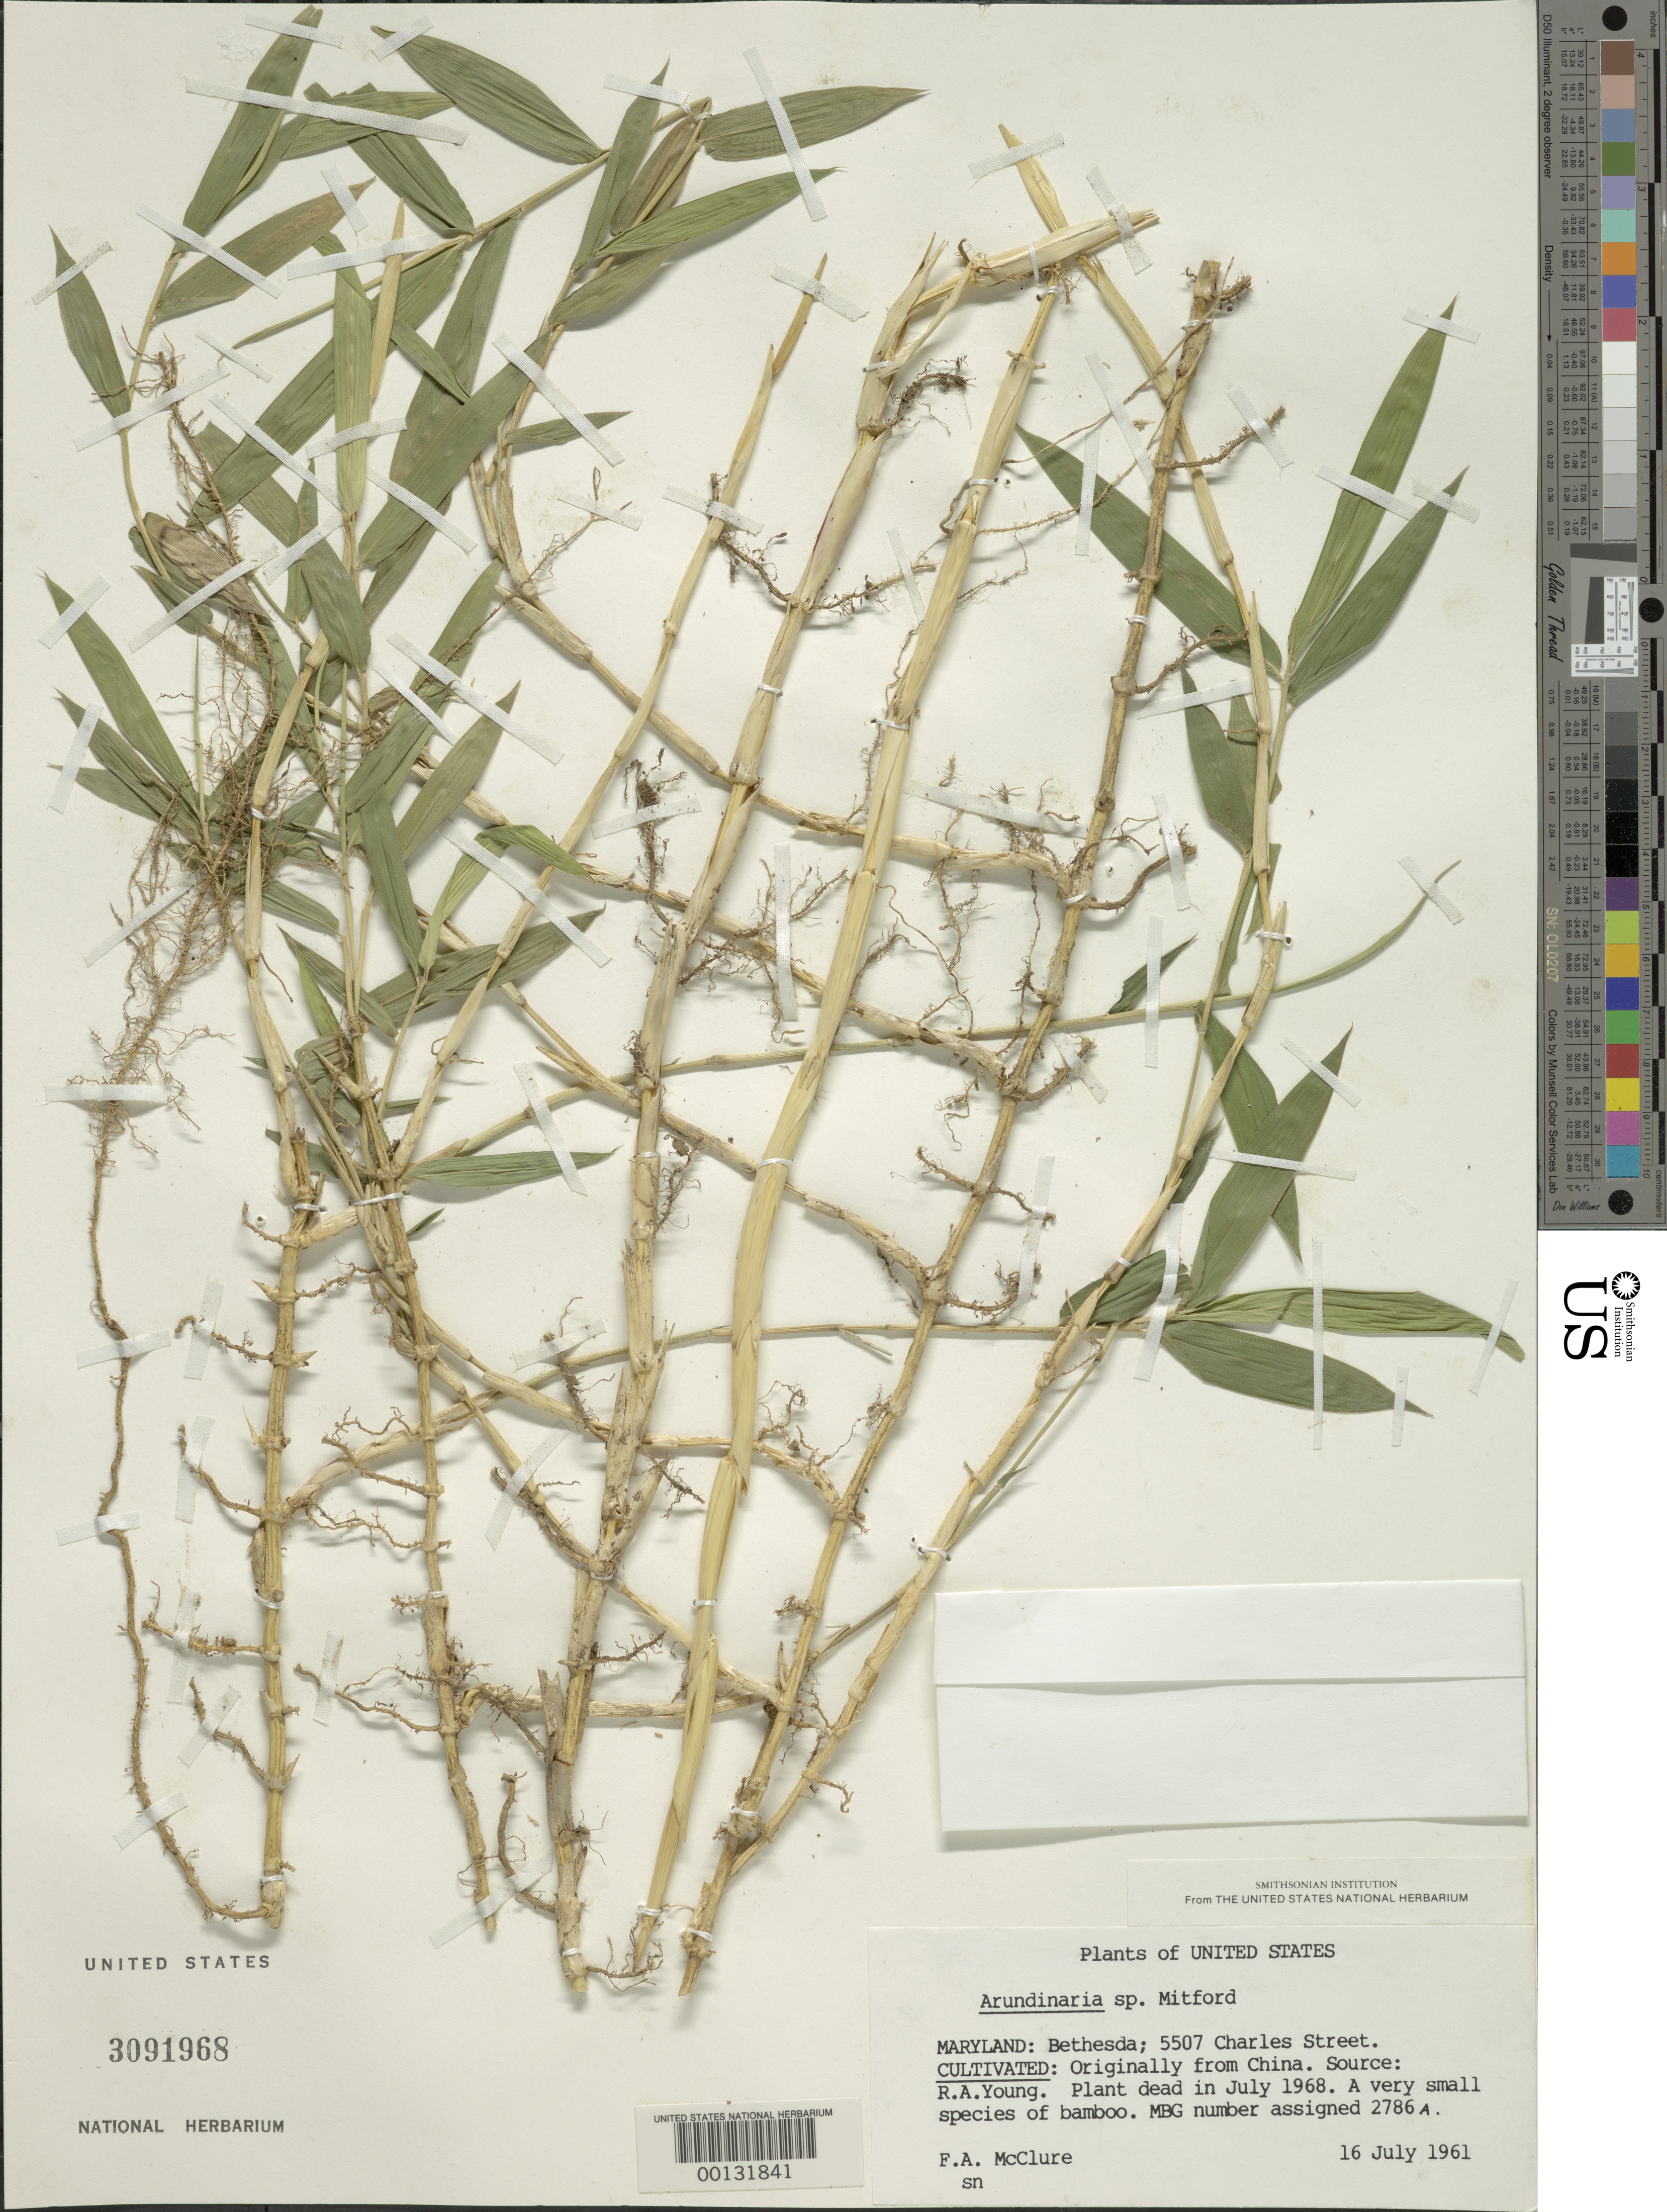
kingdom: Plantae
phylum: Tracheophyta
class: Liliopsida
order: Poales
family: Poaceae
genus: Arundinaria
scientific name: Arundinaria sp.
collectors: F. A. McClure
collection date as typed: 16 Jul 1961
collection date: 1961-07-16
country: United States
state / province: Maryland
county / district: Montgomery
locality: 5507 Charles Street, Bethesda (McClure's garden)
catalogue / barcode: US 3091968